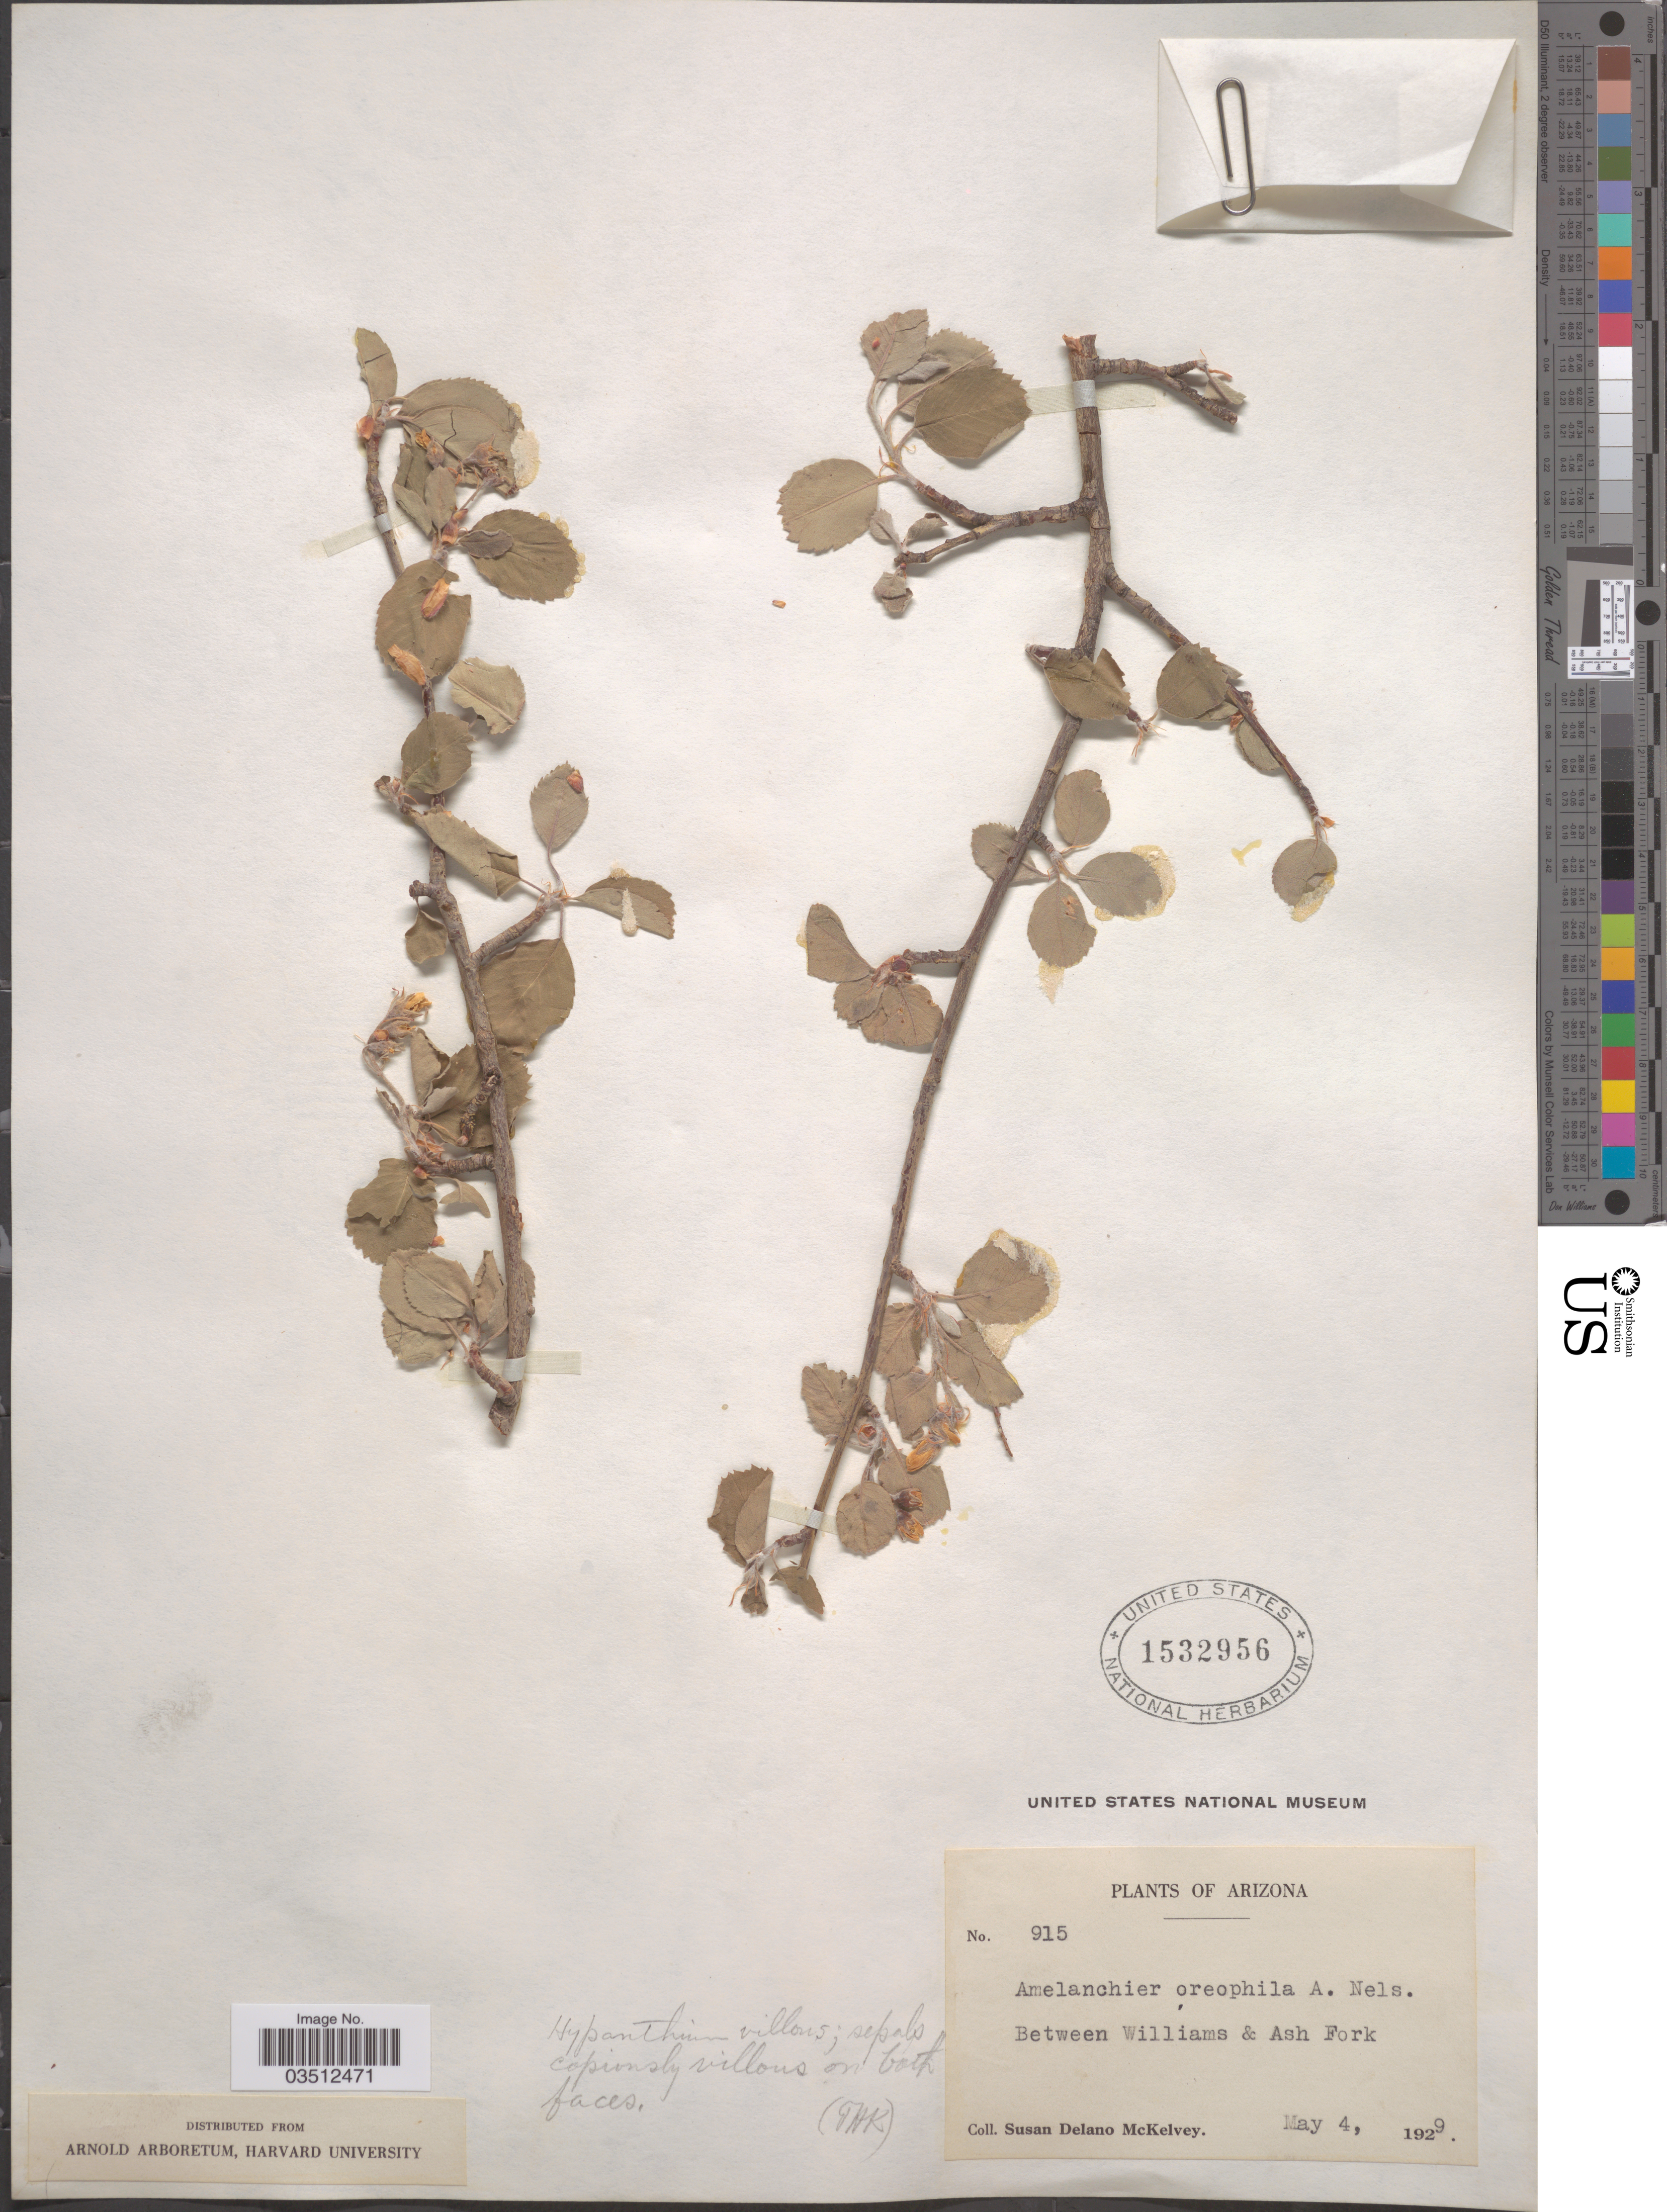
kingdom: Plantae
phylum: Tracheophyta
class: Magnoliopsida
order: Rosales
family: Rosaceae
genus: Amelanchier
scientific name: Amelanchier oreophila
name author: A. Nelson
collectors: S. A. McKelvey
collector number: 915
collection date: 1929-05-04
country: United States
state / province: Arizona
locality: Between Williams & Ash Fork.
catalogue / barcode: US 1532956